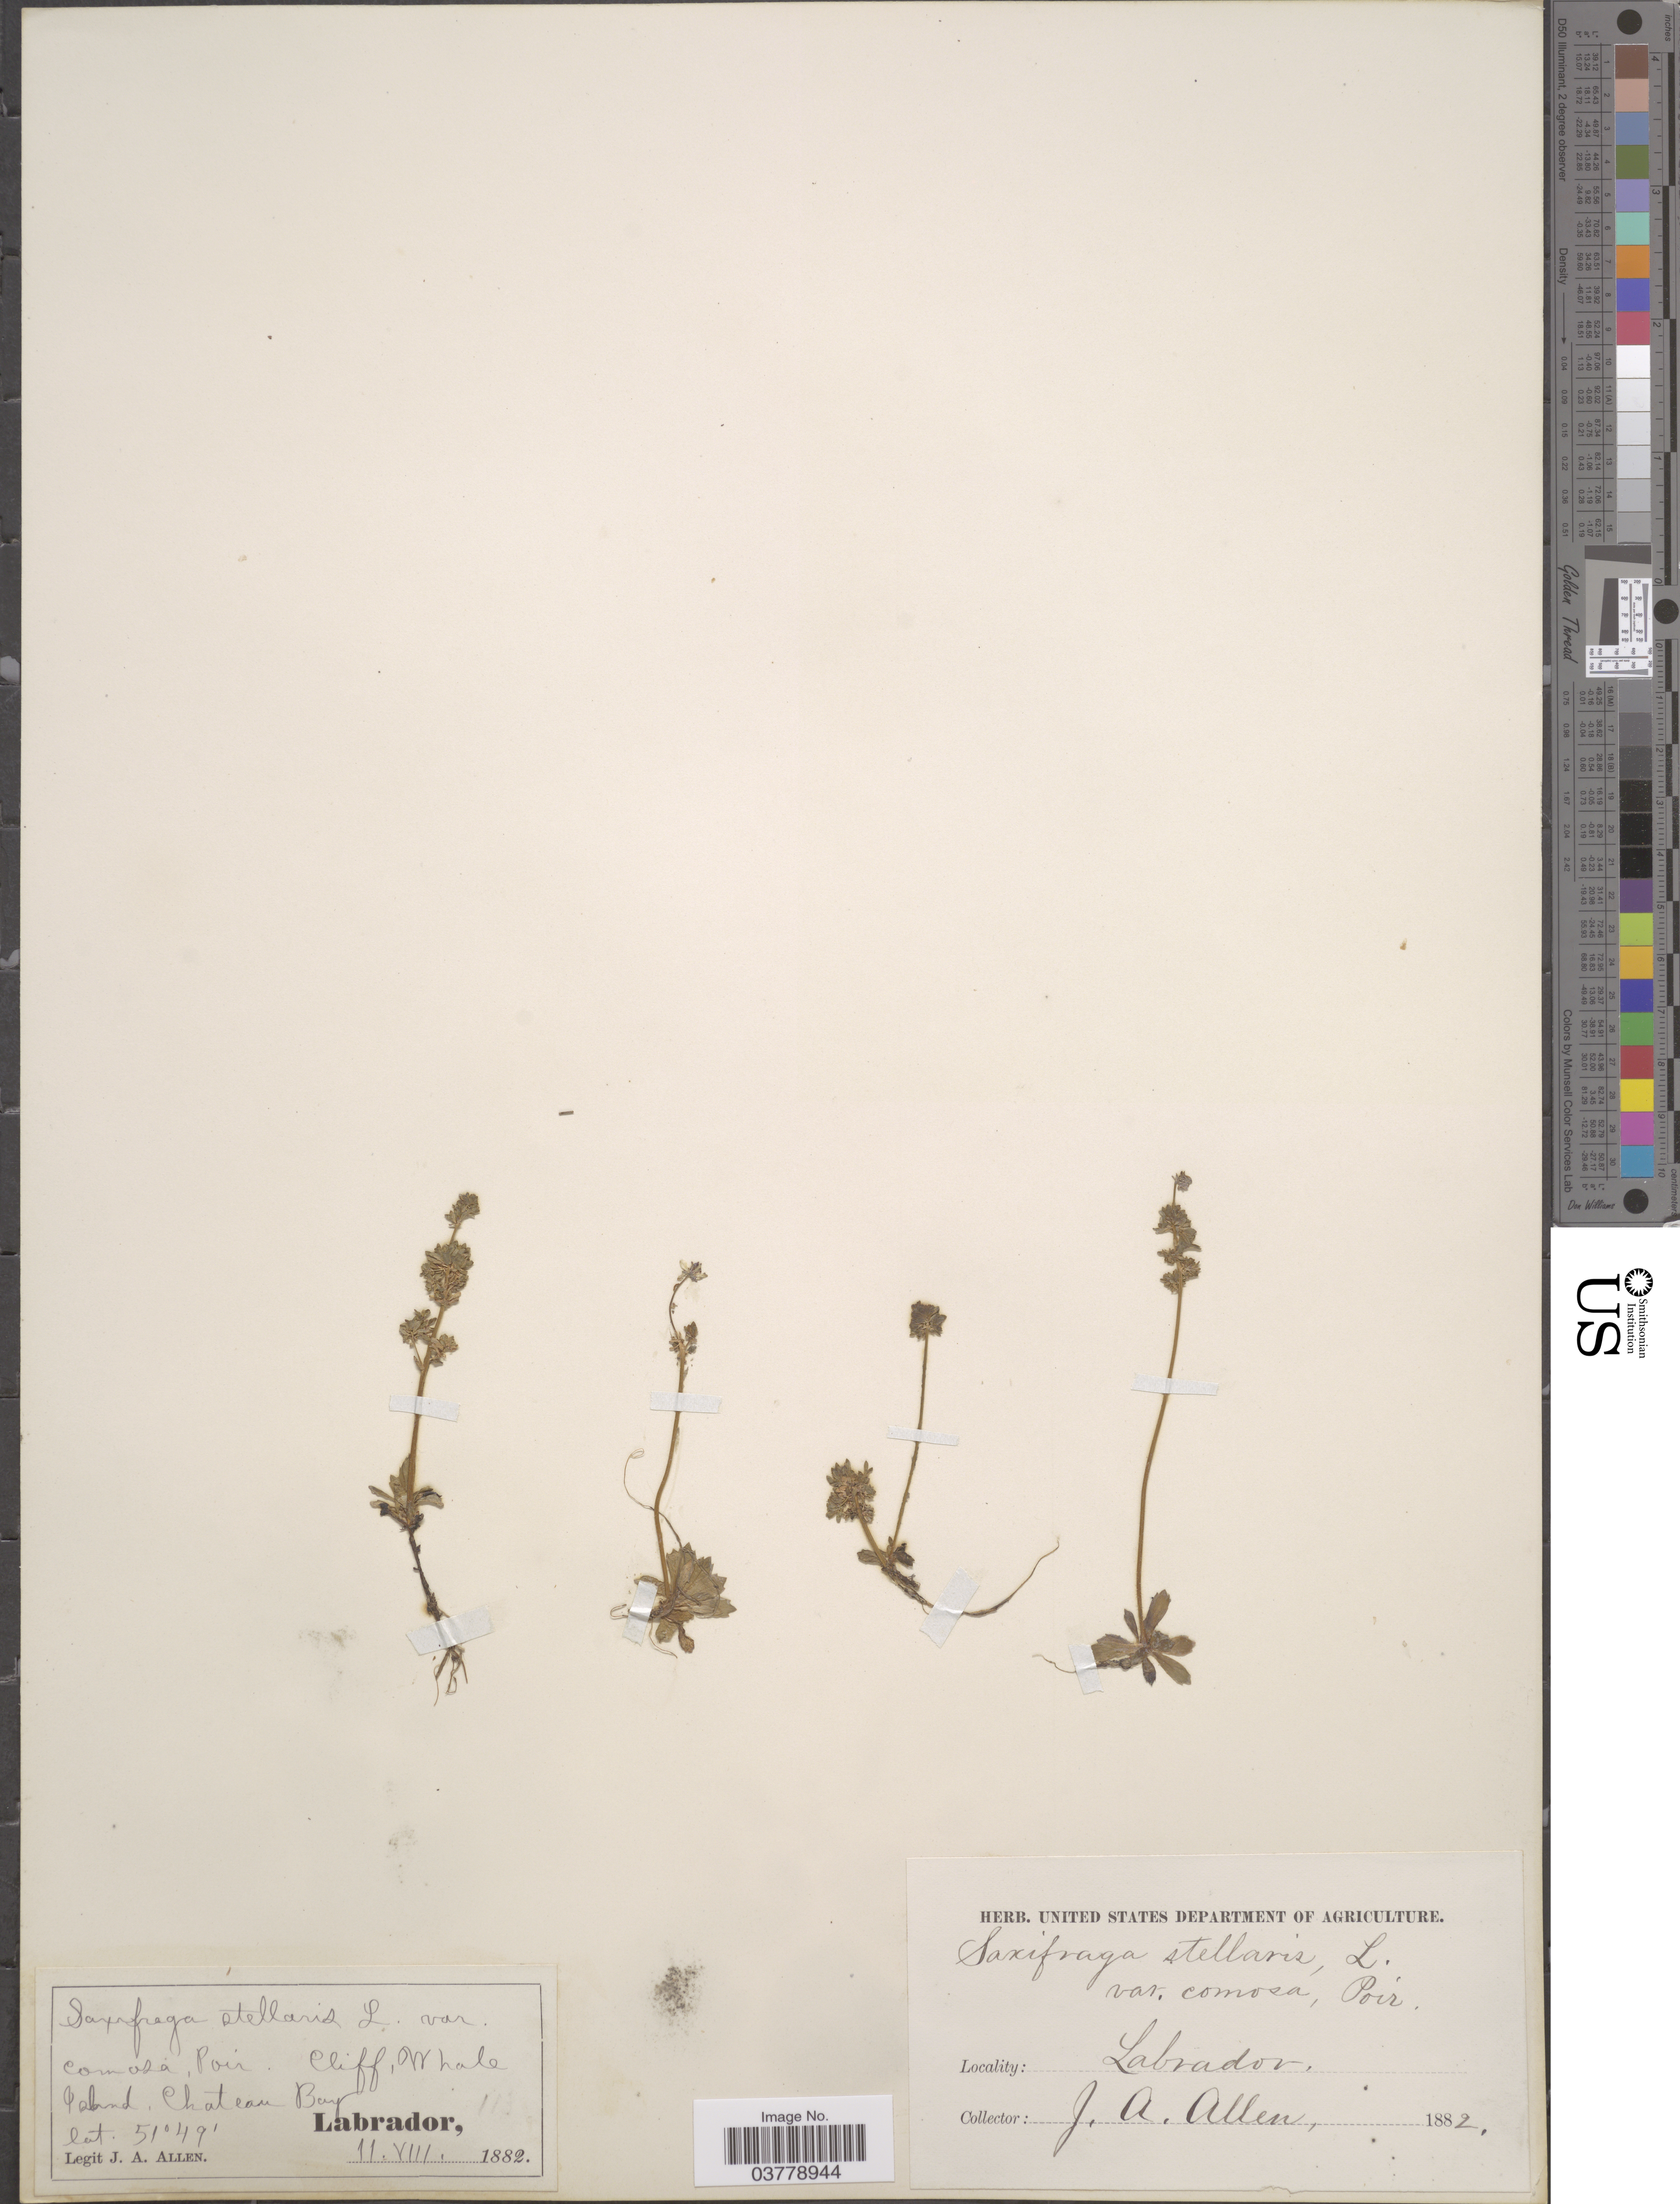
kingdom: Plantae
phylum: Tracheophyta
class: Magnoliopsida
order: Saxifragales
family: Saxifragaceae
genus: Micranthes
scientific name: Micranthes foliolosa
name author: (R. Br.) Gornall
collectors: J. Allen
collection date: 1882-08-11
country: Canada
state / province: Newfoundland and Labrador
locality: Cliff, Whale Island, Chateau Bay. Labrador.